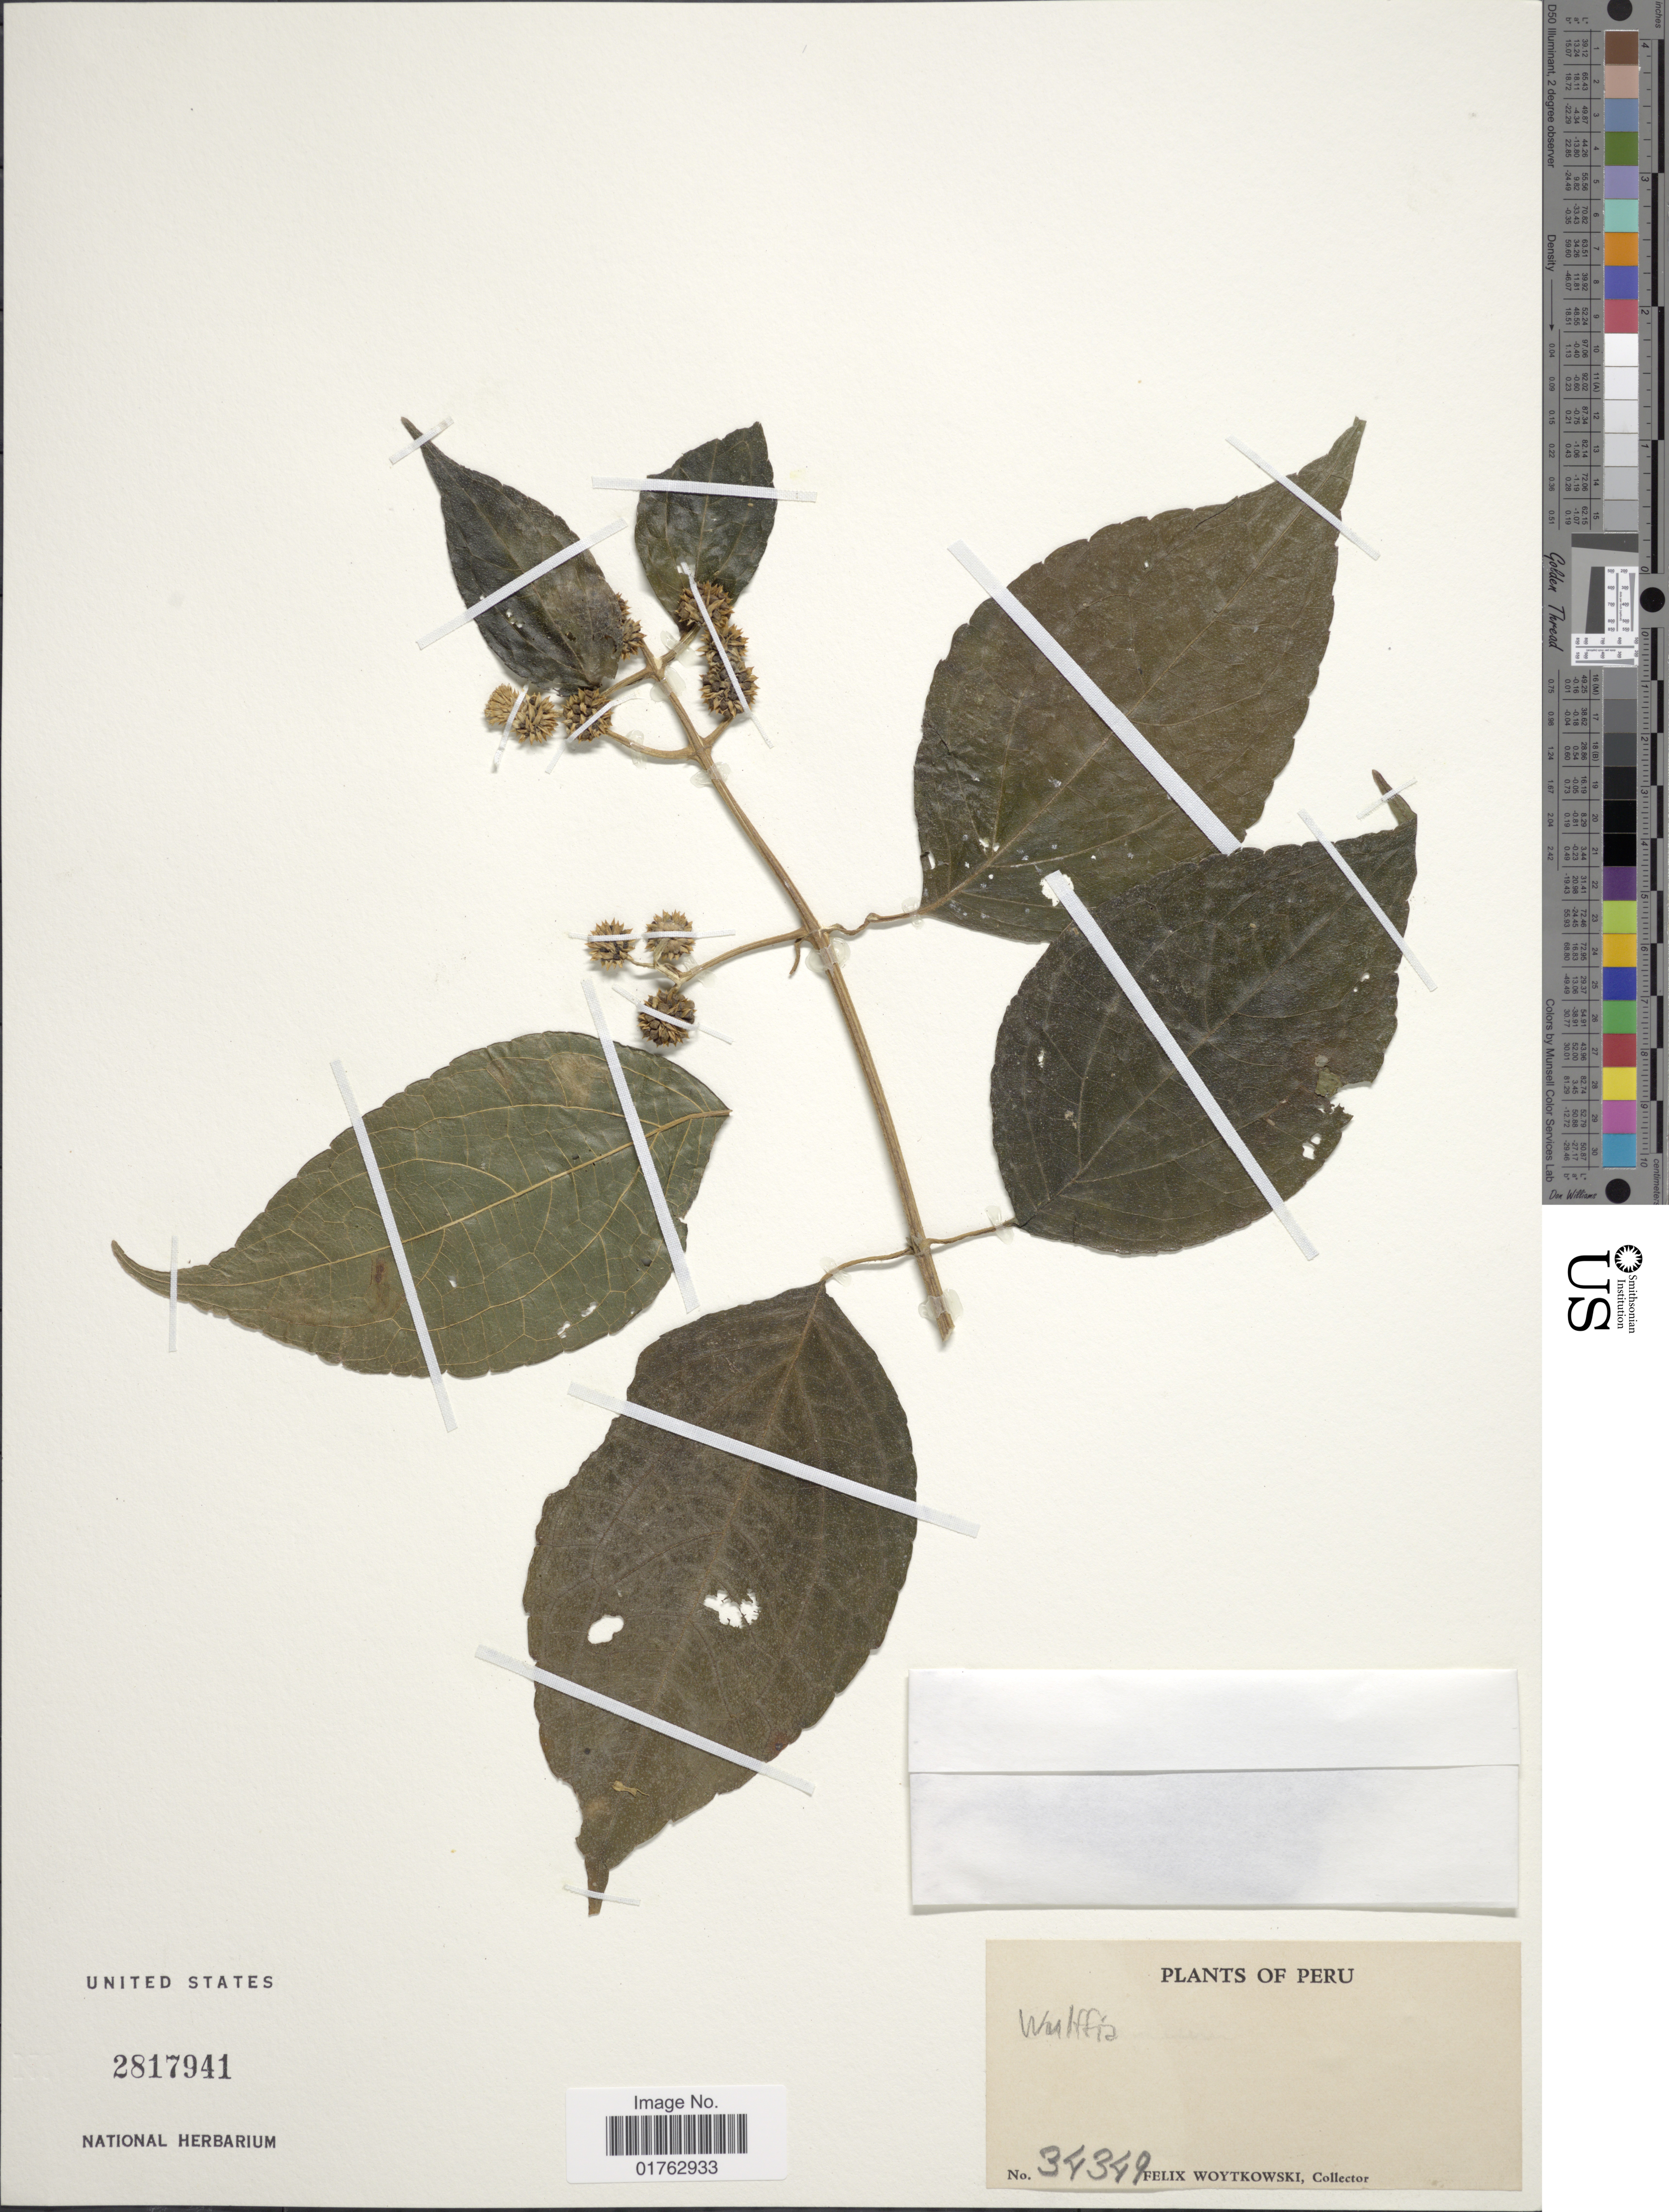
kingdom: Plantae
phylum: Tracheophyta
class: Magnoliopsida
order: Asterales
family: Asteraceae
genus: Wulffia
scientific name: Wulffia sp.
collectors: F. Woytkowski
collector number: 34349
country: Peru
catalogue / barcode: US 2817941